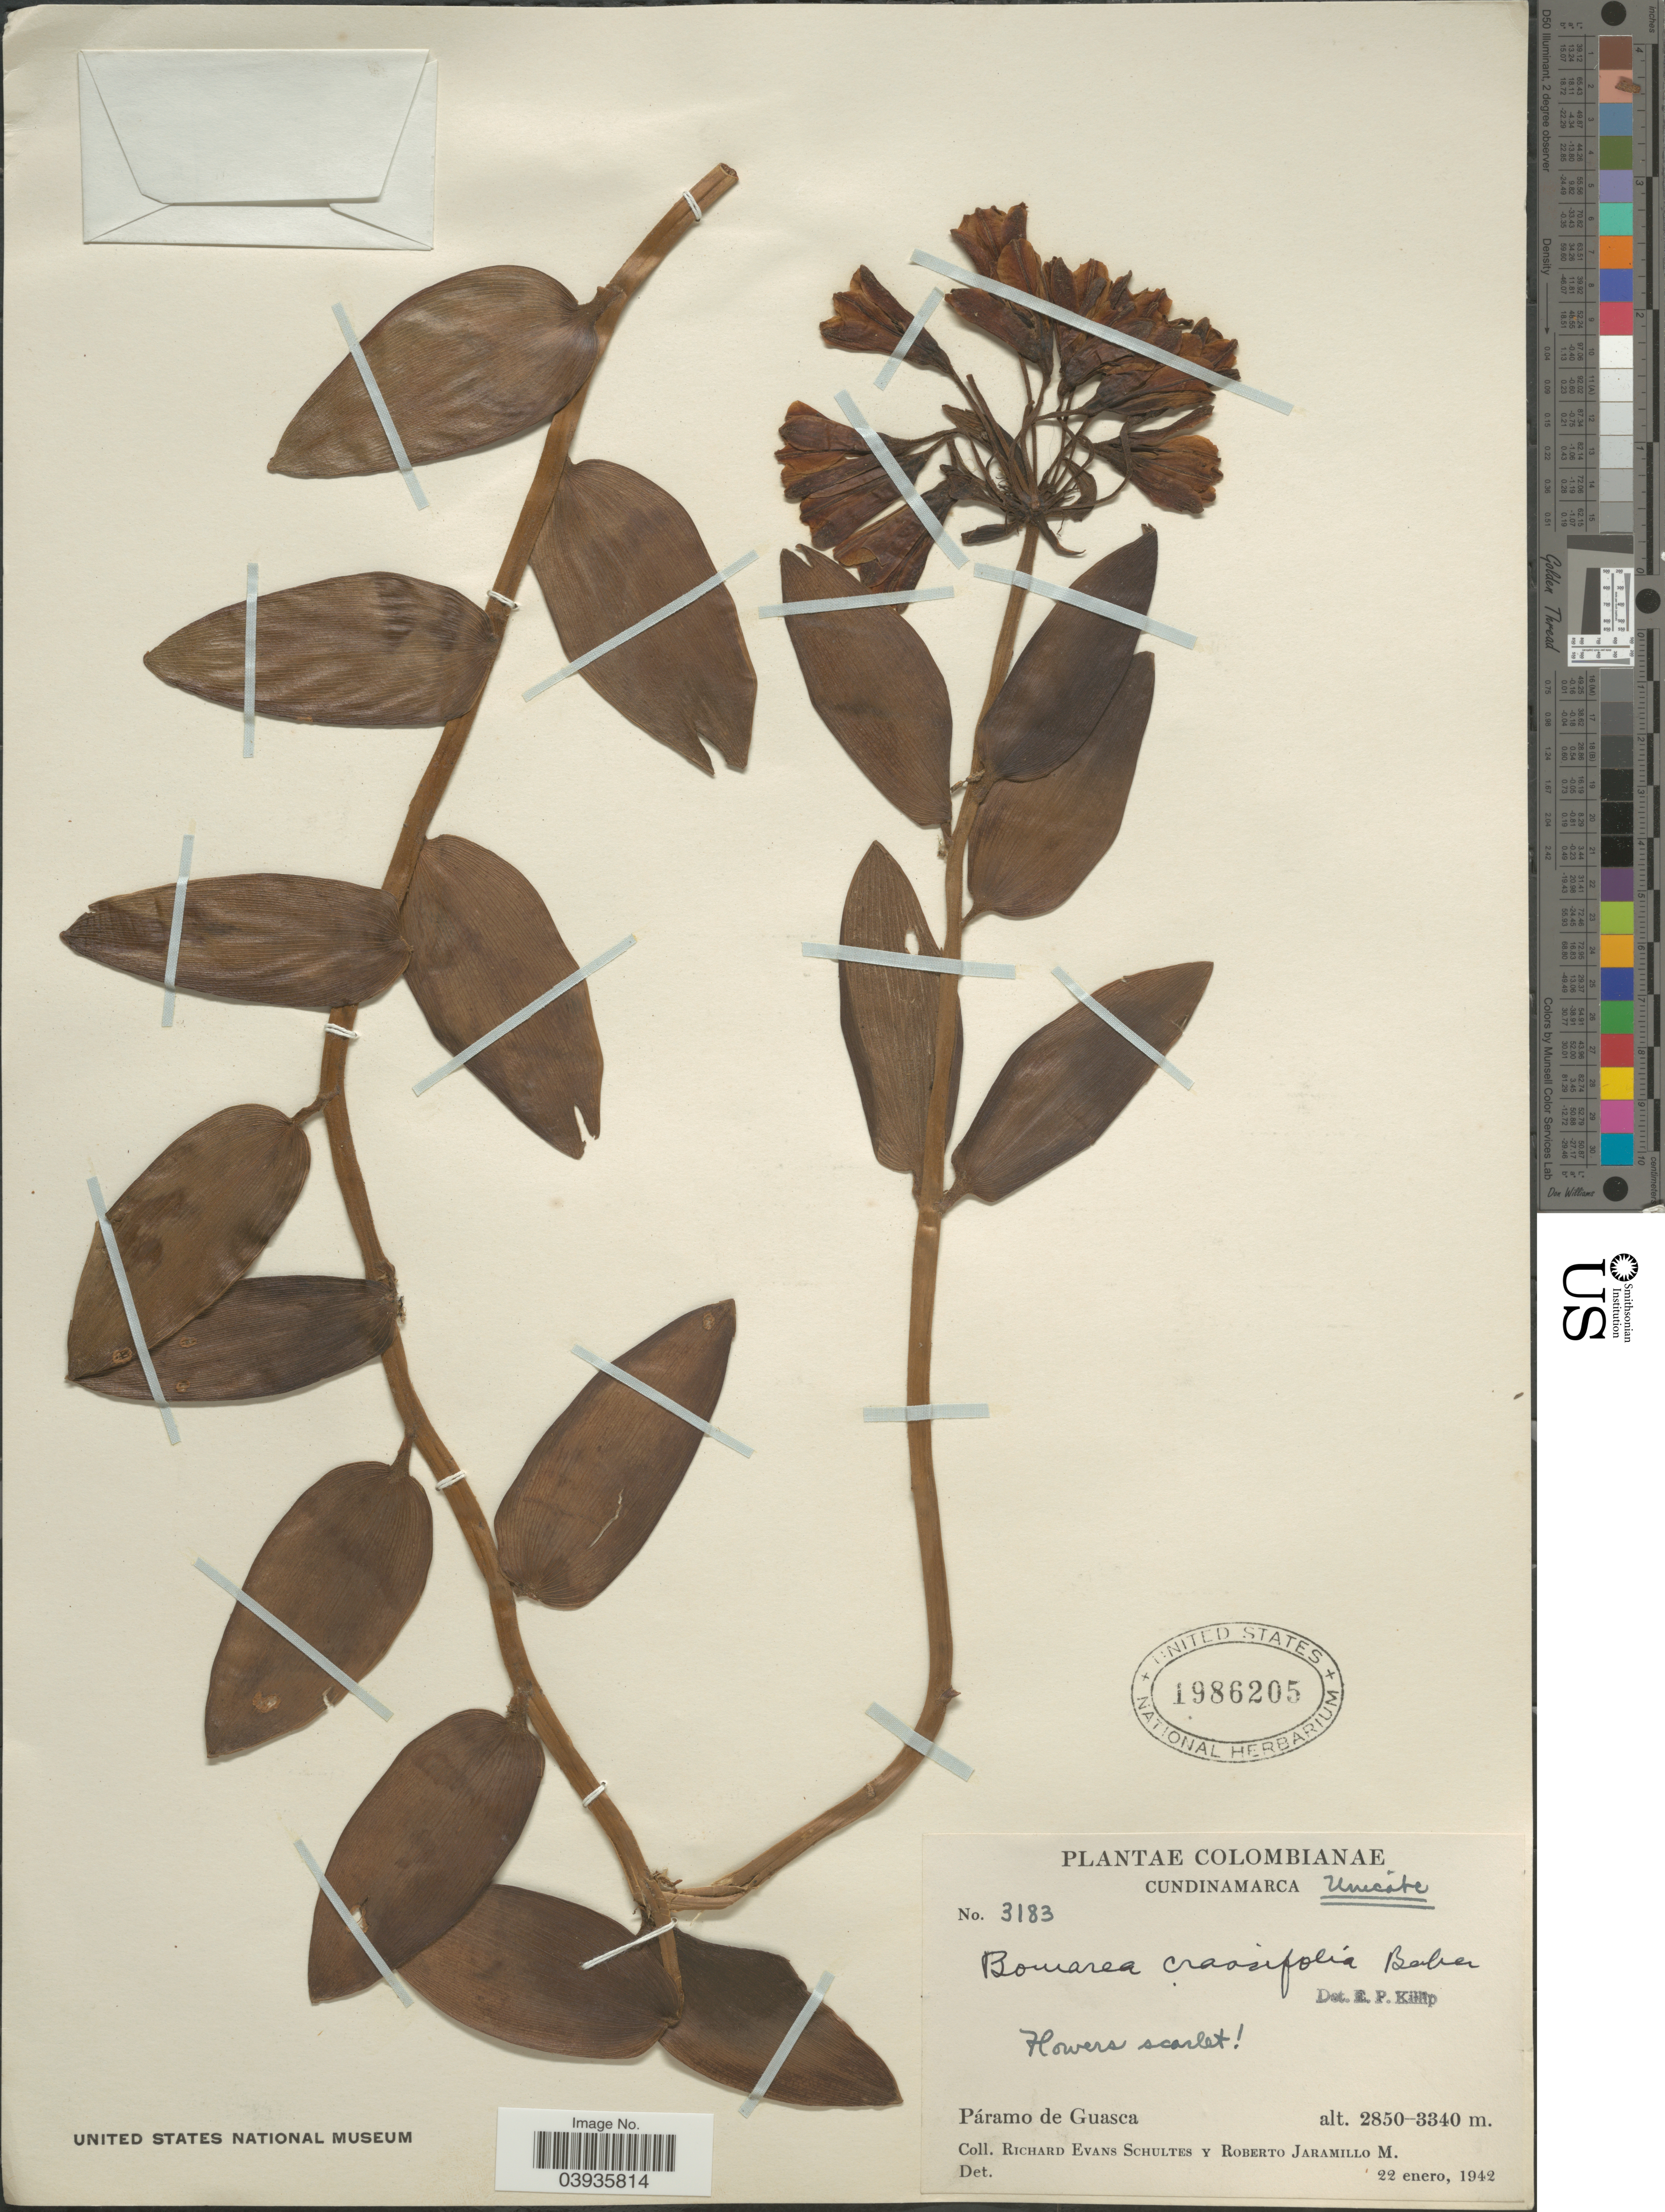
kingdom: Plantae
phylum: Tracheophyta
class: Liliopsida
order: Liliales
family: Alstroemeriaceae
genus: Bomarea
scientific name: Bomarea crassifolia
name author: Baker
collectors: R. E. Schultes & R. Jaramillo M.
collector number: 3183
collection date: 1942-01-22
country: Colombia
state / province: Cundinamarca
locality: Páramo de Guasca.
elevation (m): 2850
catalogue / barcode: US 1986205